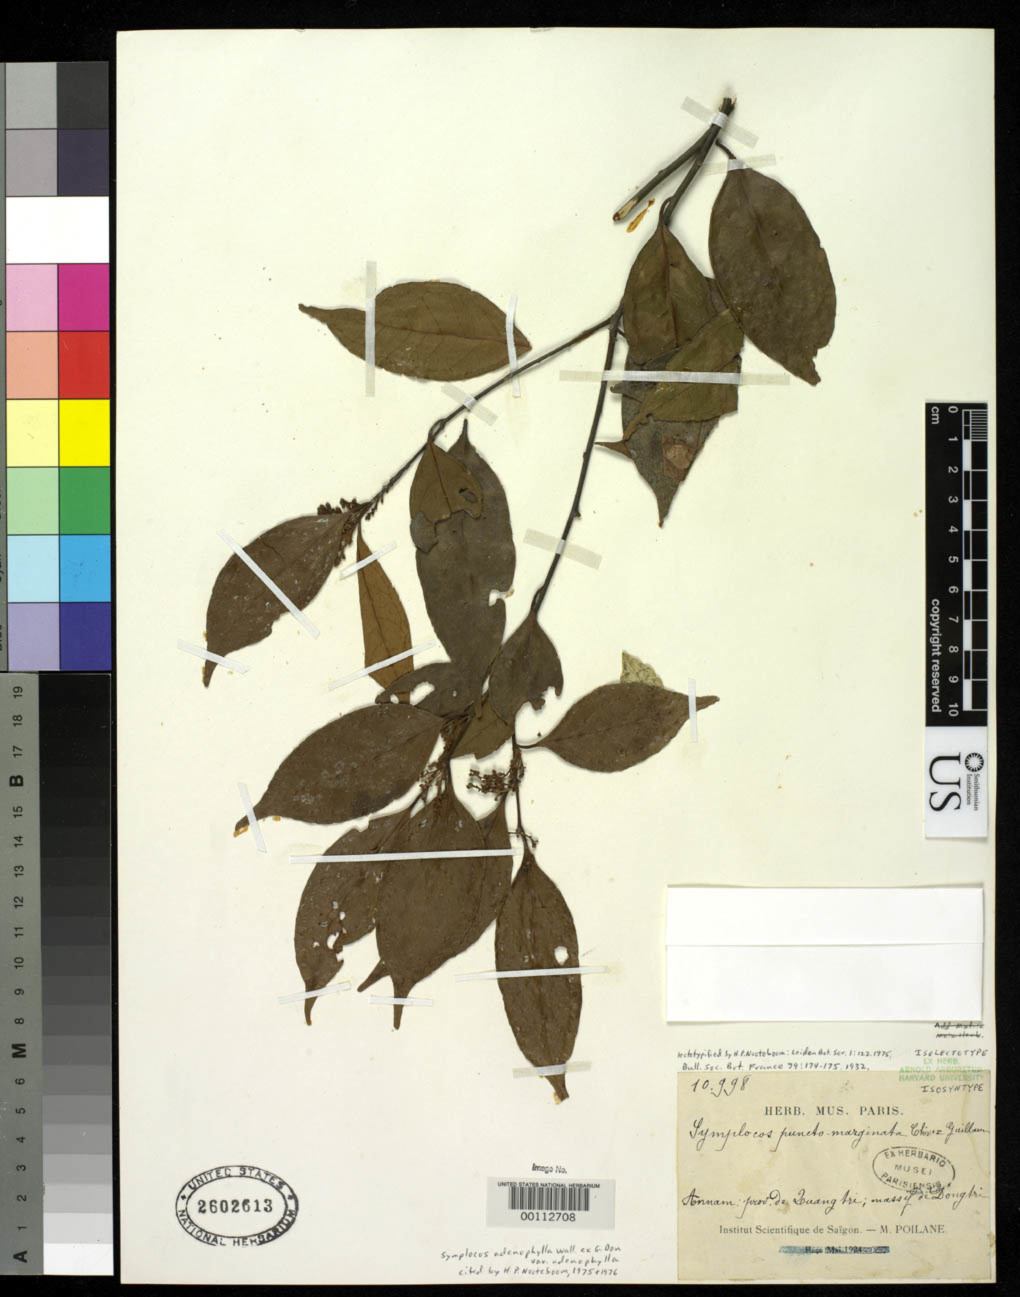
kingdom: Plantae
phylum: Tracheophyta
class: Magnoliopsida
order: Ericales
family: Symplocaceae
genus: Symplocos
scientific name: Symplocos puncto-marginata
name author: A. Chev. ex Guillaumin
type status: Isosyntype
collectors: M. Poilane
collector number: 10998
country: Vietnam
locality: Quang Tri, Massif de Dong Tri.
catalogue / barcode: US 2602613